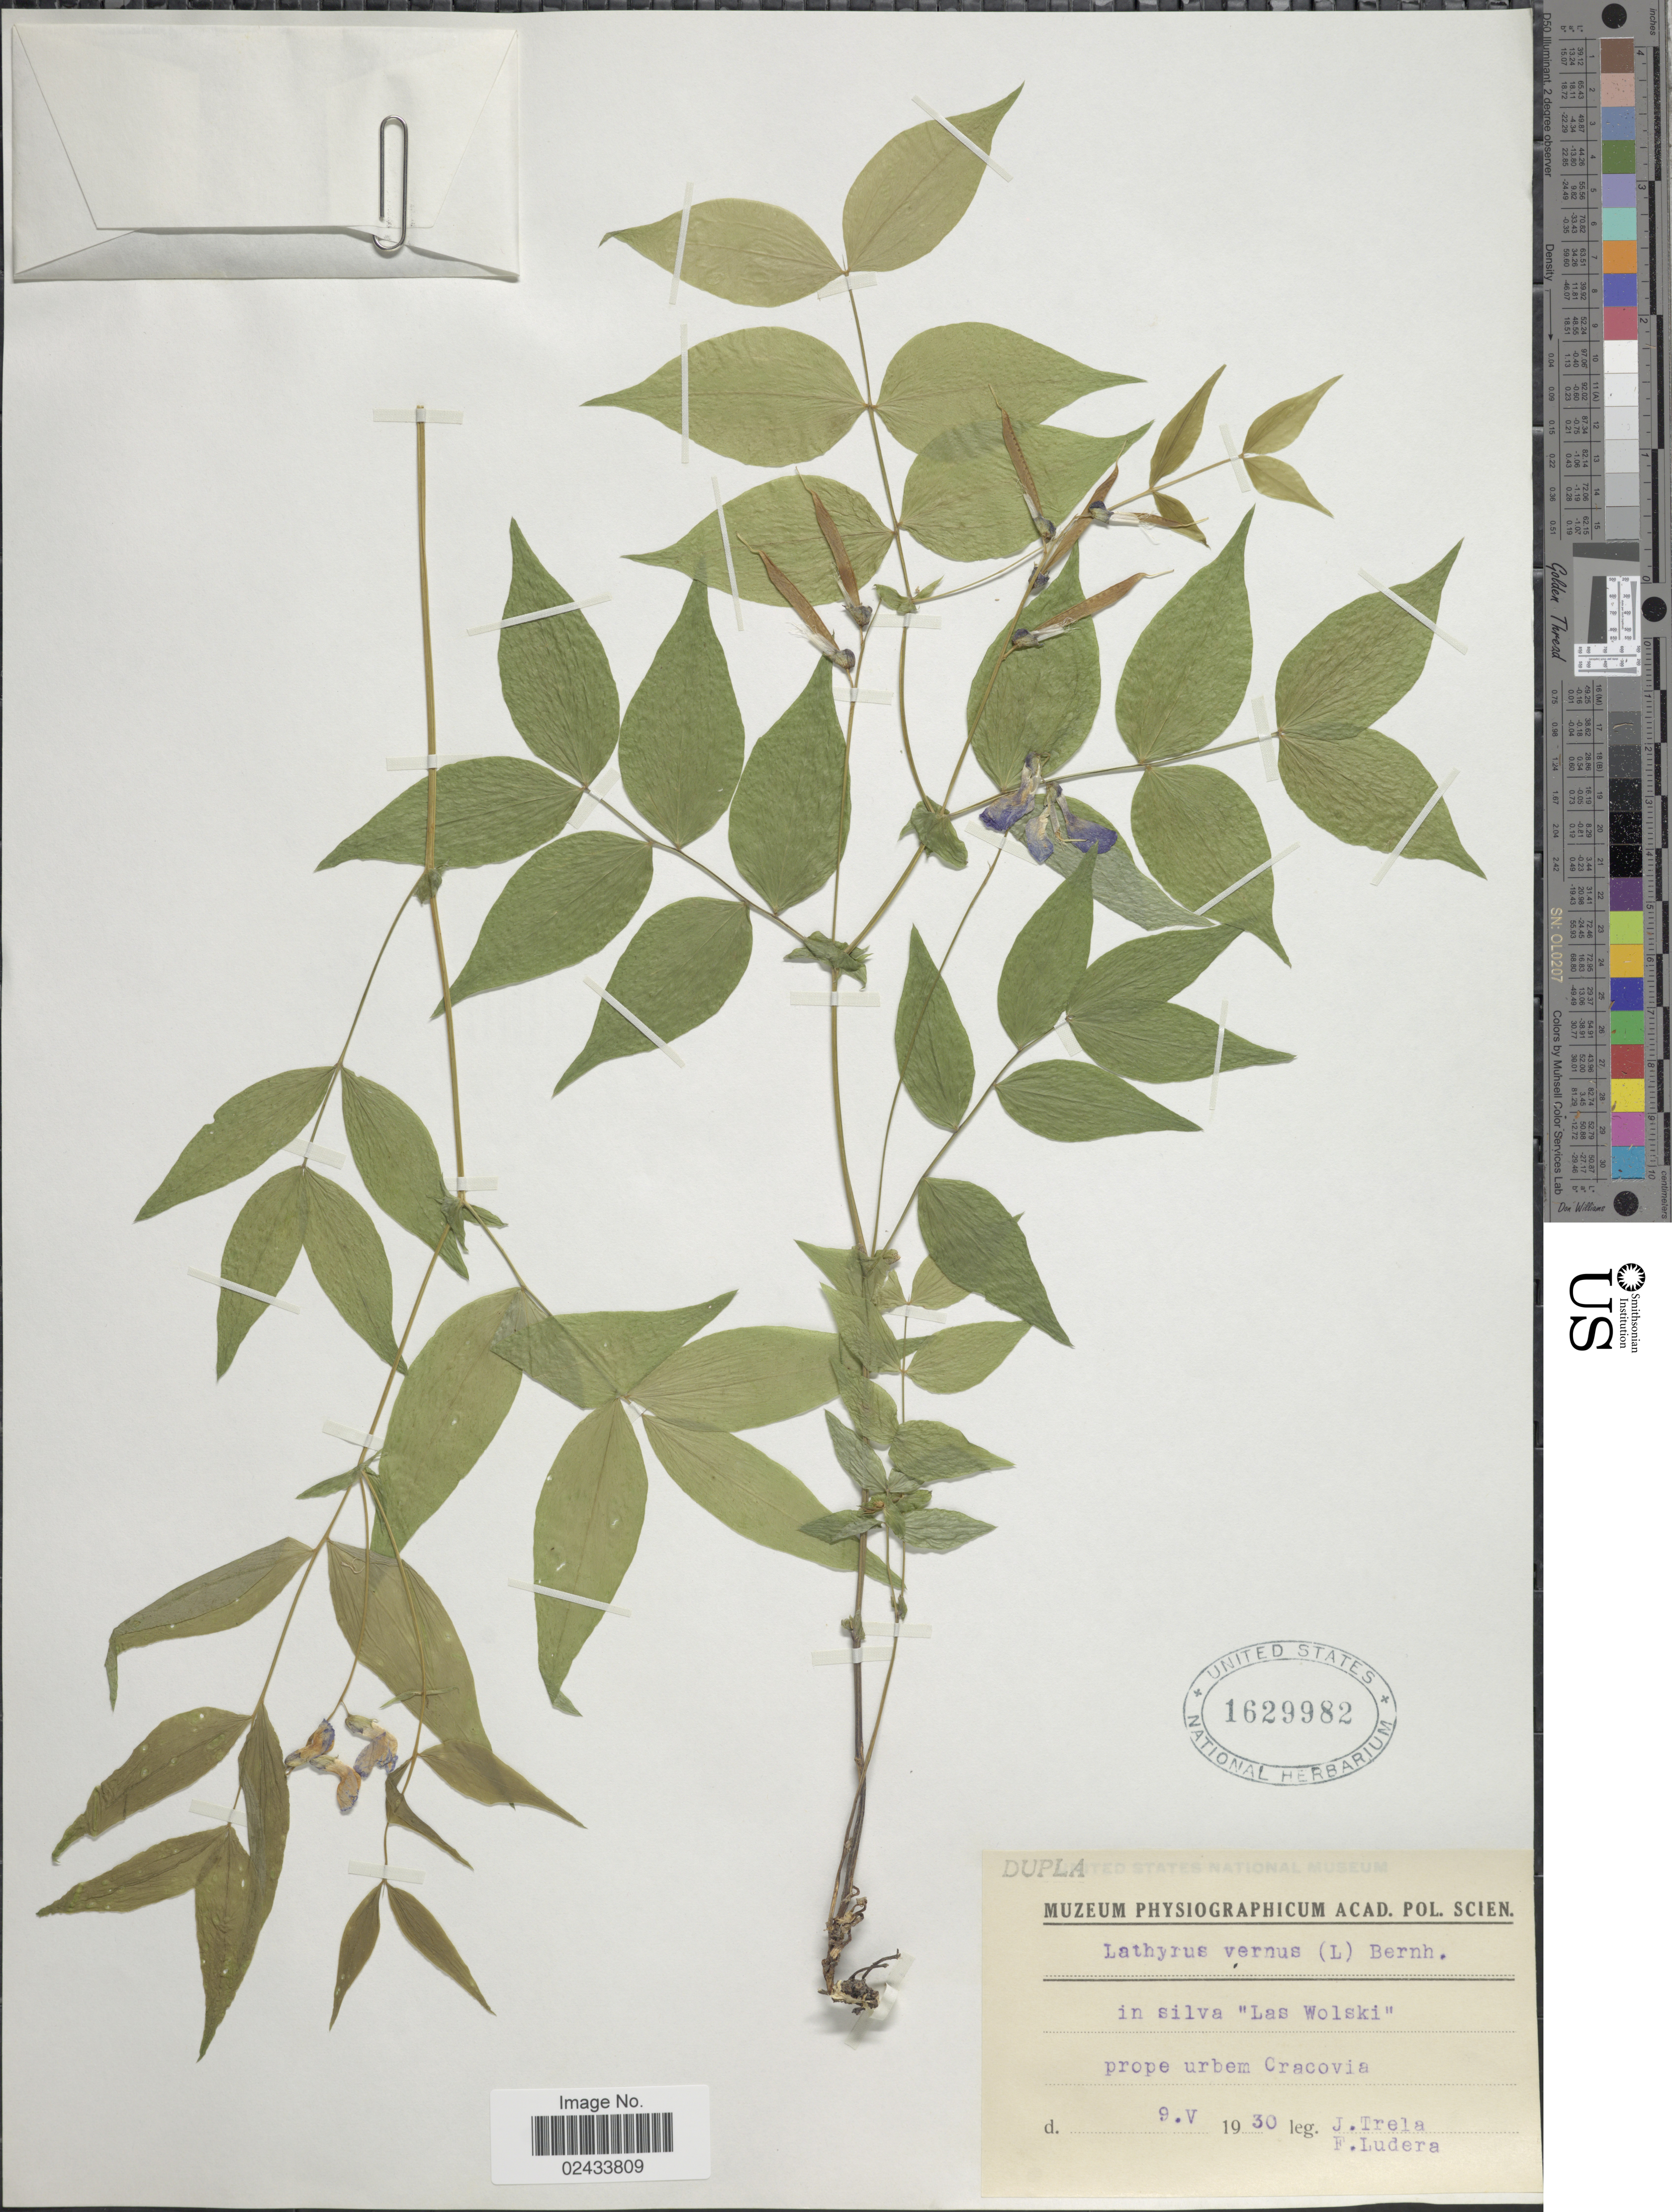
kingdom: Plantae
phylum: Tracheophyta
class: Magnoliopsida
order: Fabales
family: Fabaceae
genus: Lathyrus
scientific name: Lathyrus vernus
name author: (L.) Bernh.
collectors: J. Trela & F. Ludera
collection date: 1930-05-09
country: Poland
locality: In silva "Las Wolski" prope urbem Cracovia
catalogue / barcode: US 1629982